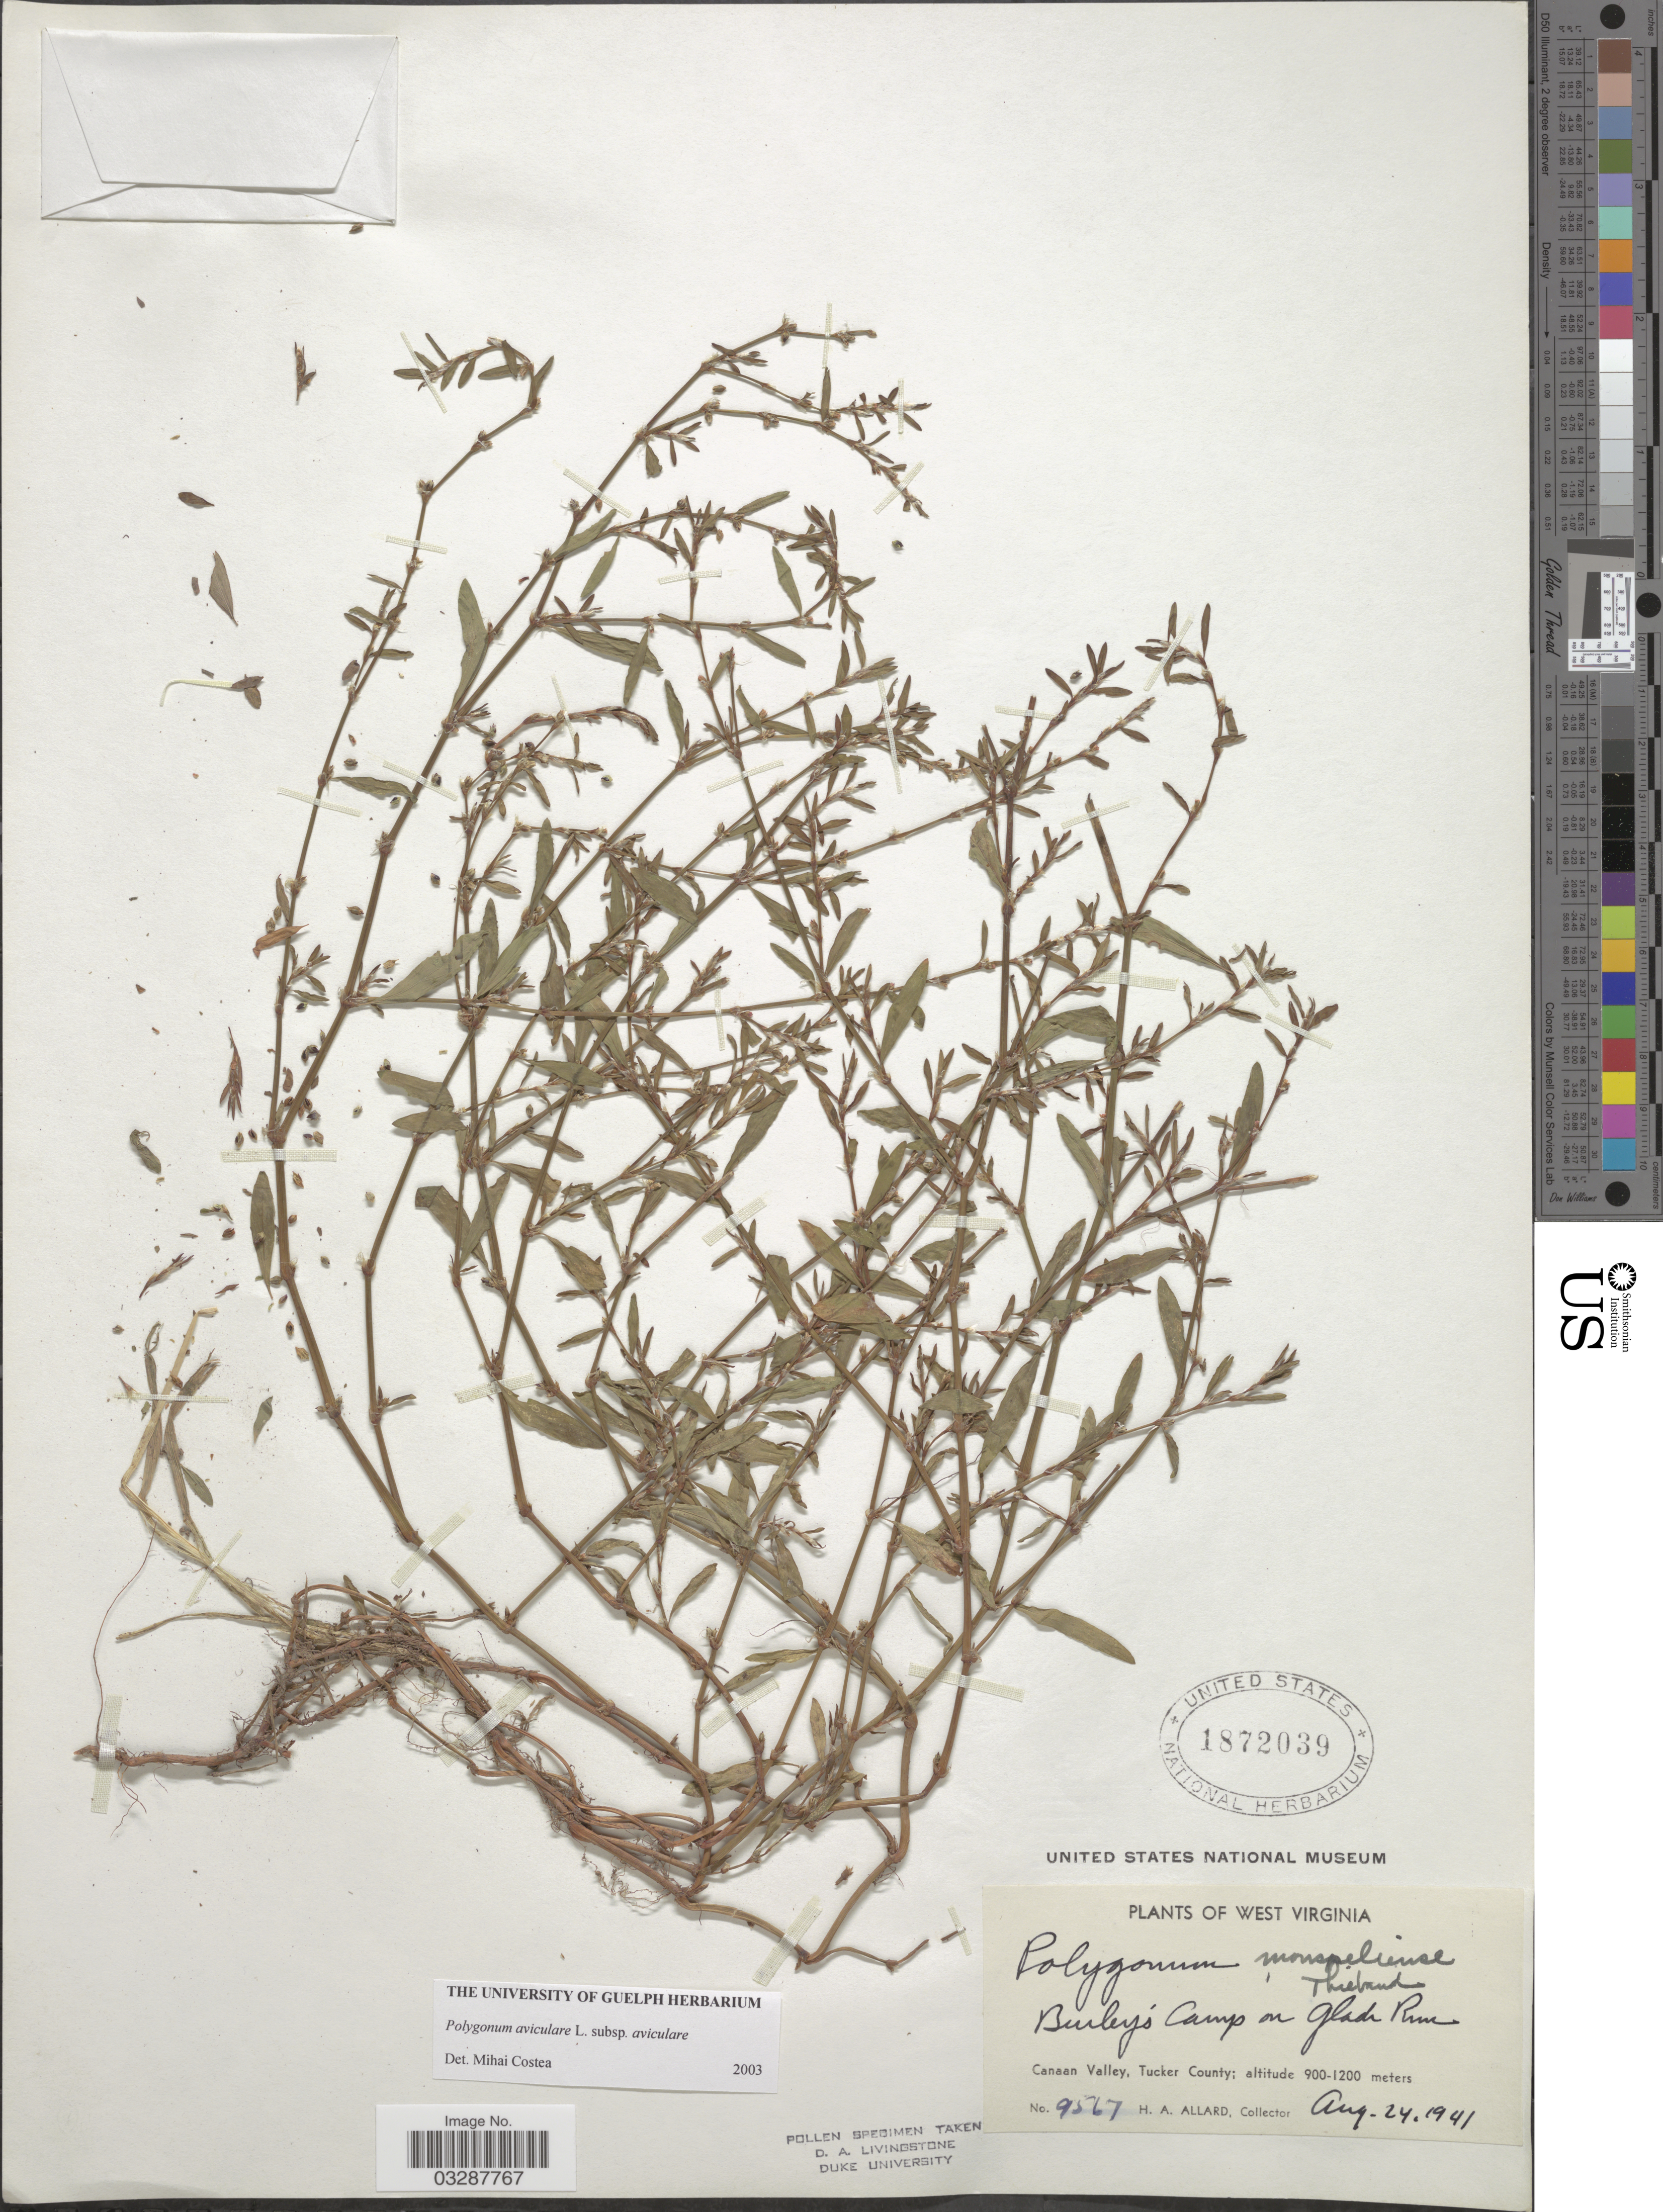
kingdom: Plantae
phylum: Tracheophyta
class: Magnoliopsida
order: Caryophyllales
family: Polygonaceae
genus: Polygonum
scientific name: Polygonum aviculare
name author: L.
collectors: H. A. Allard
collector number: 9567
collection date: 1941-08-24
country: United States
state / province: West Virginia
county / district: Tucker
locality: Burley's Camp on Glade Run. Canaan Valley, Tucker County.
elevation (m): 900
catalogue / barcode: US 1872039